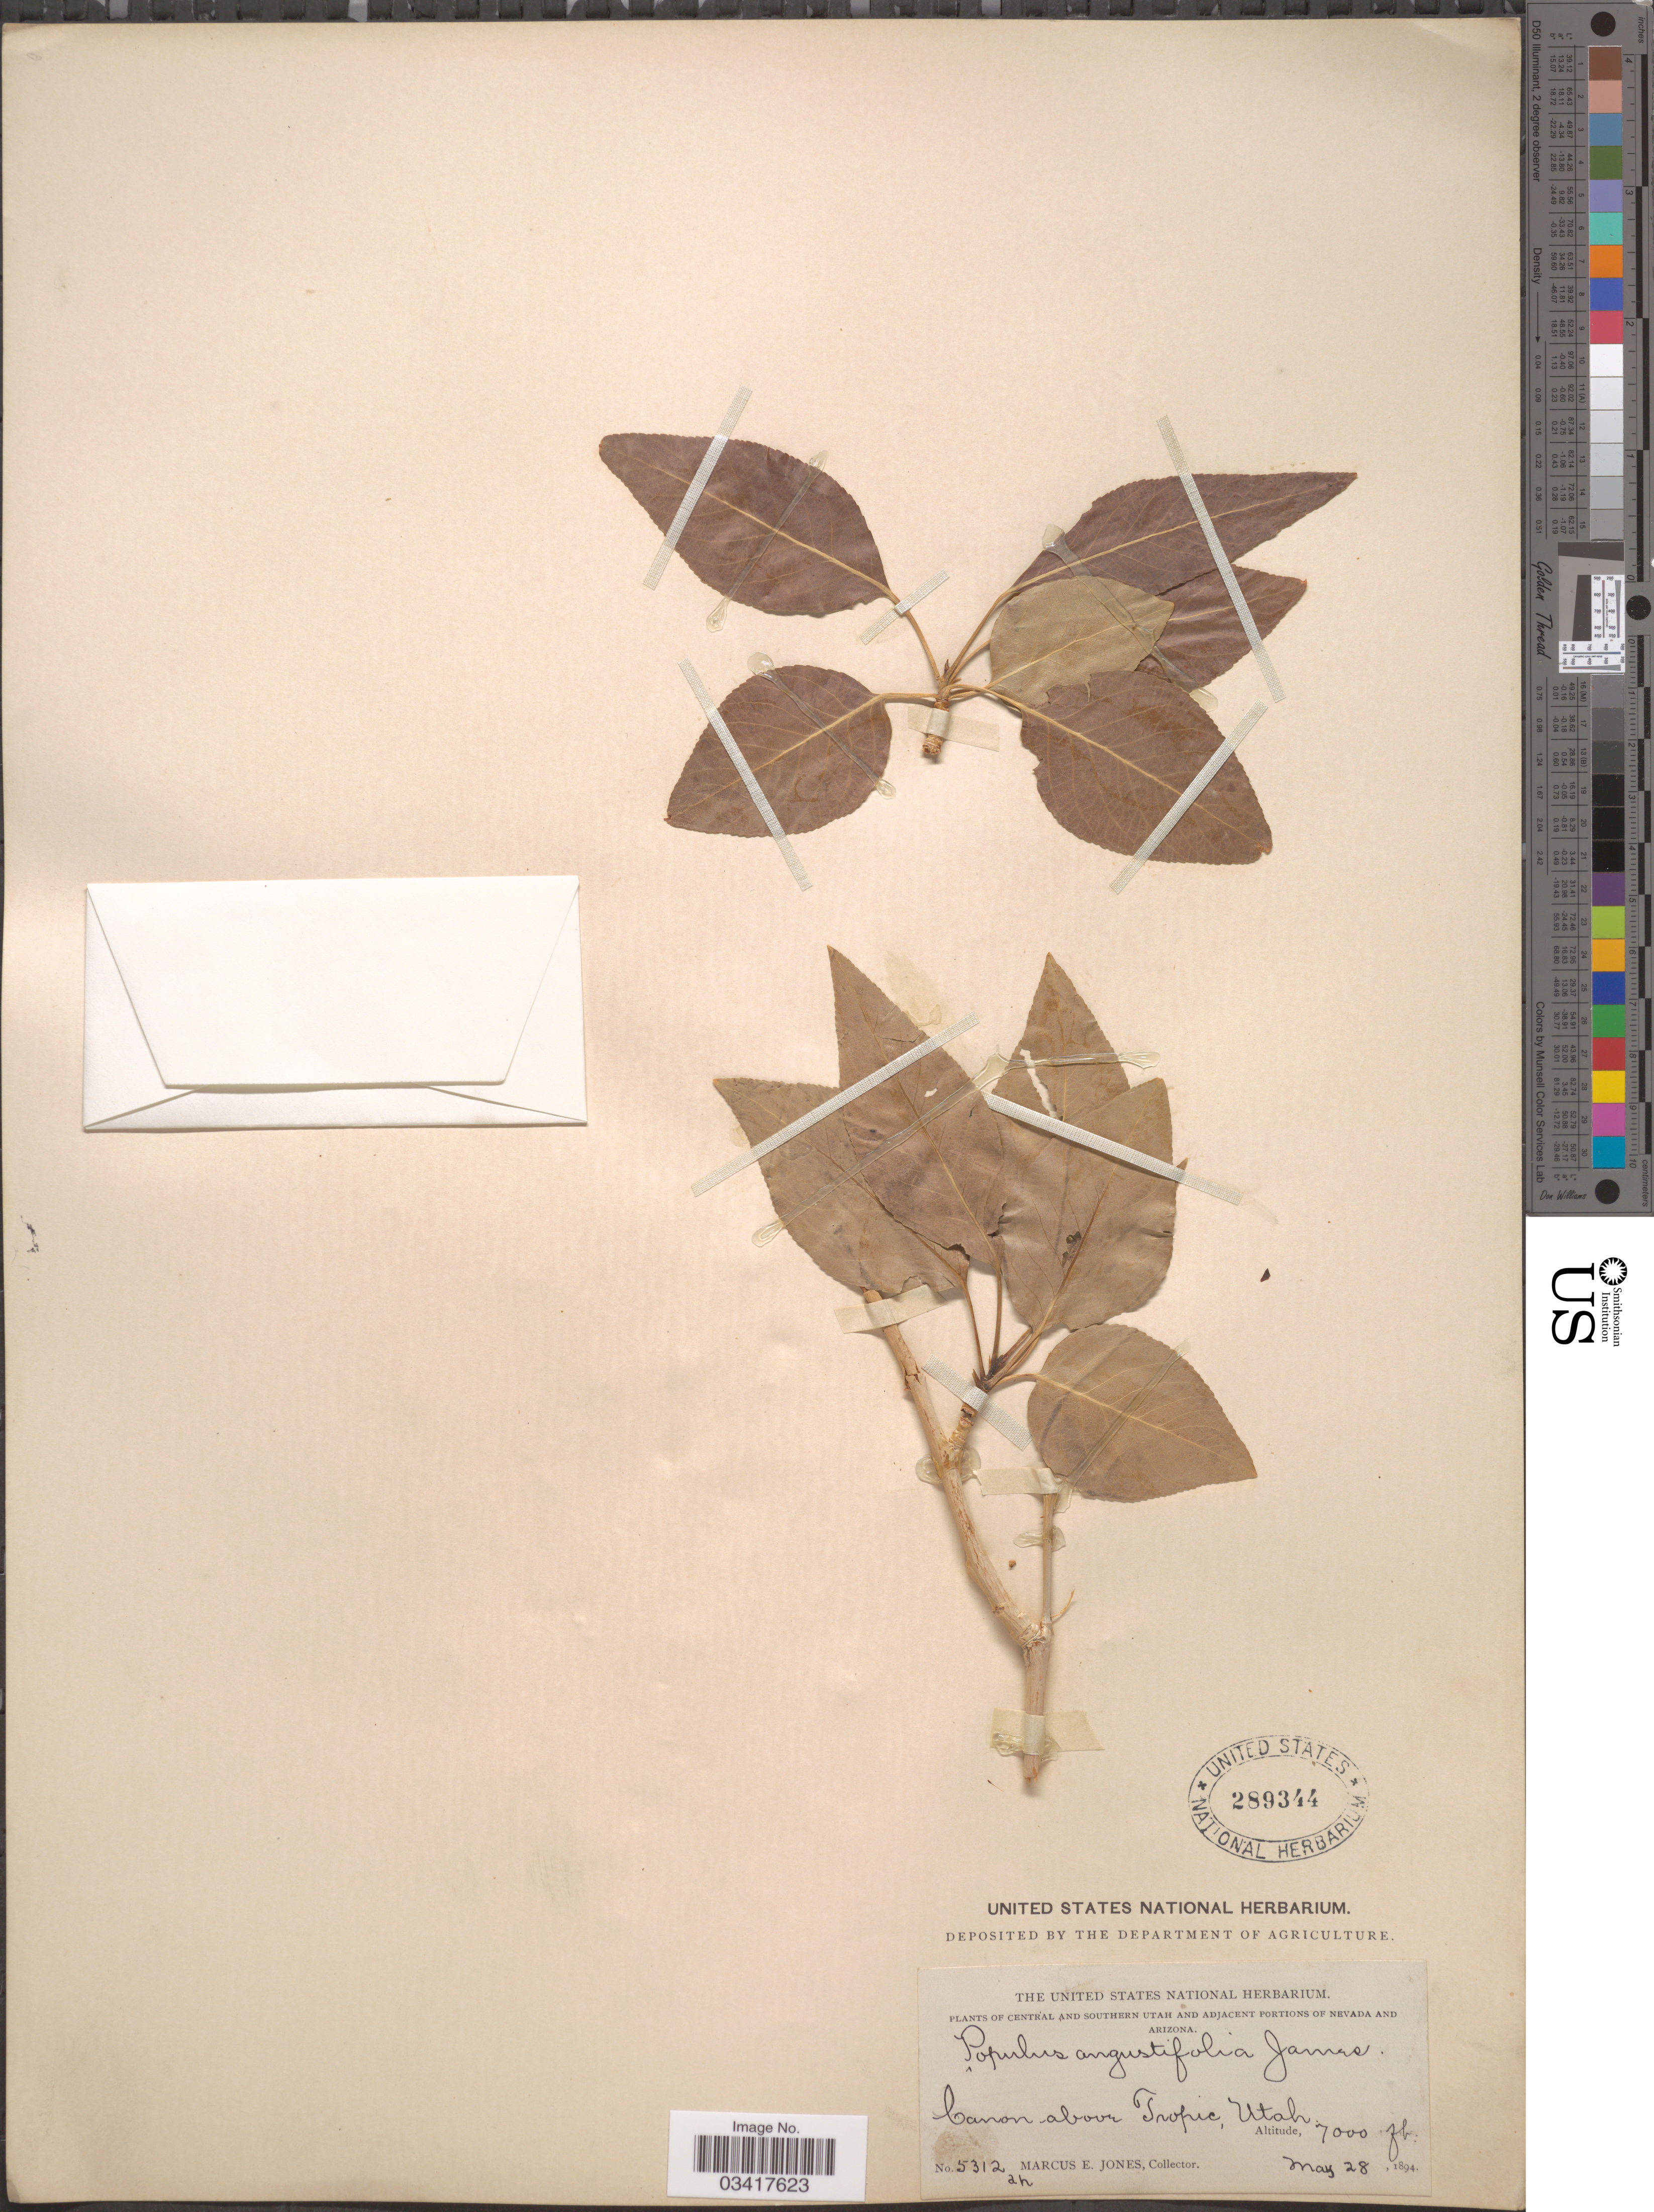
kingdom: Plantae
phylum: Tracheophyta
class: Magnoliopsida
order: Malpighiales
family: Salicaceae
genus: Populus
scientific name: Populus angustifolia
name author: E. James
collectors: M. E. Jones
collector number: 5312ah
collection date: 1894-05-28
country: United States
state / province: Utah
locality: Central and Southern Utah. Canon above Tropic.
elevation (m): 2134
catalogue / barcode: US 289344